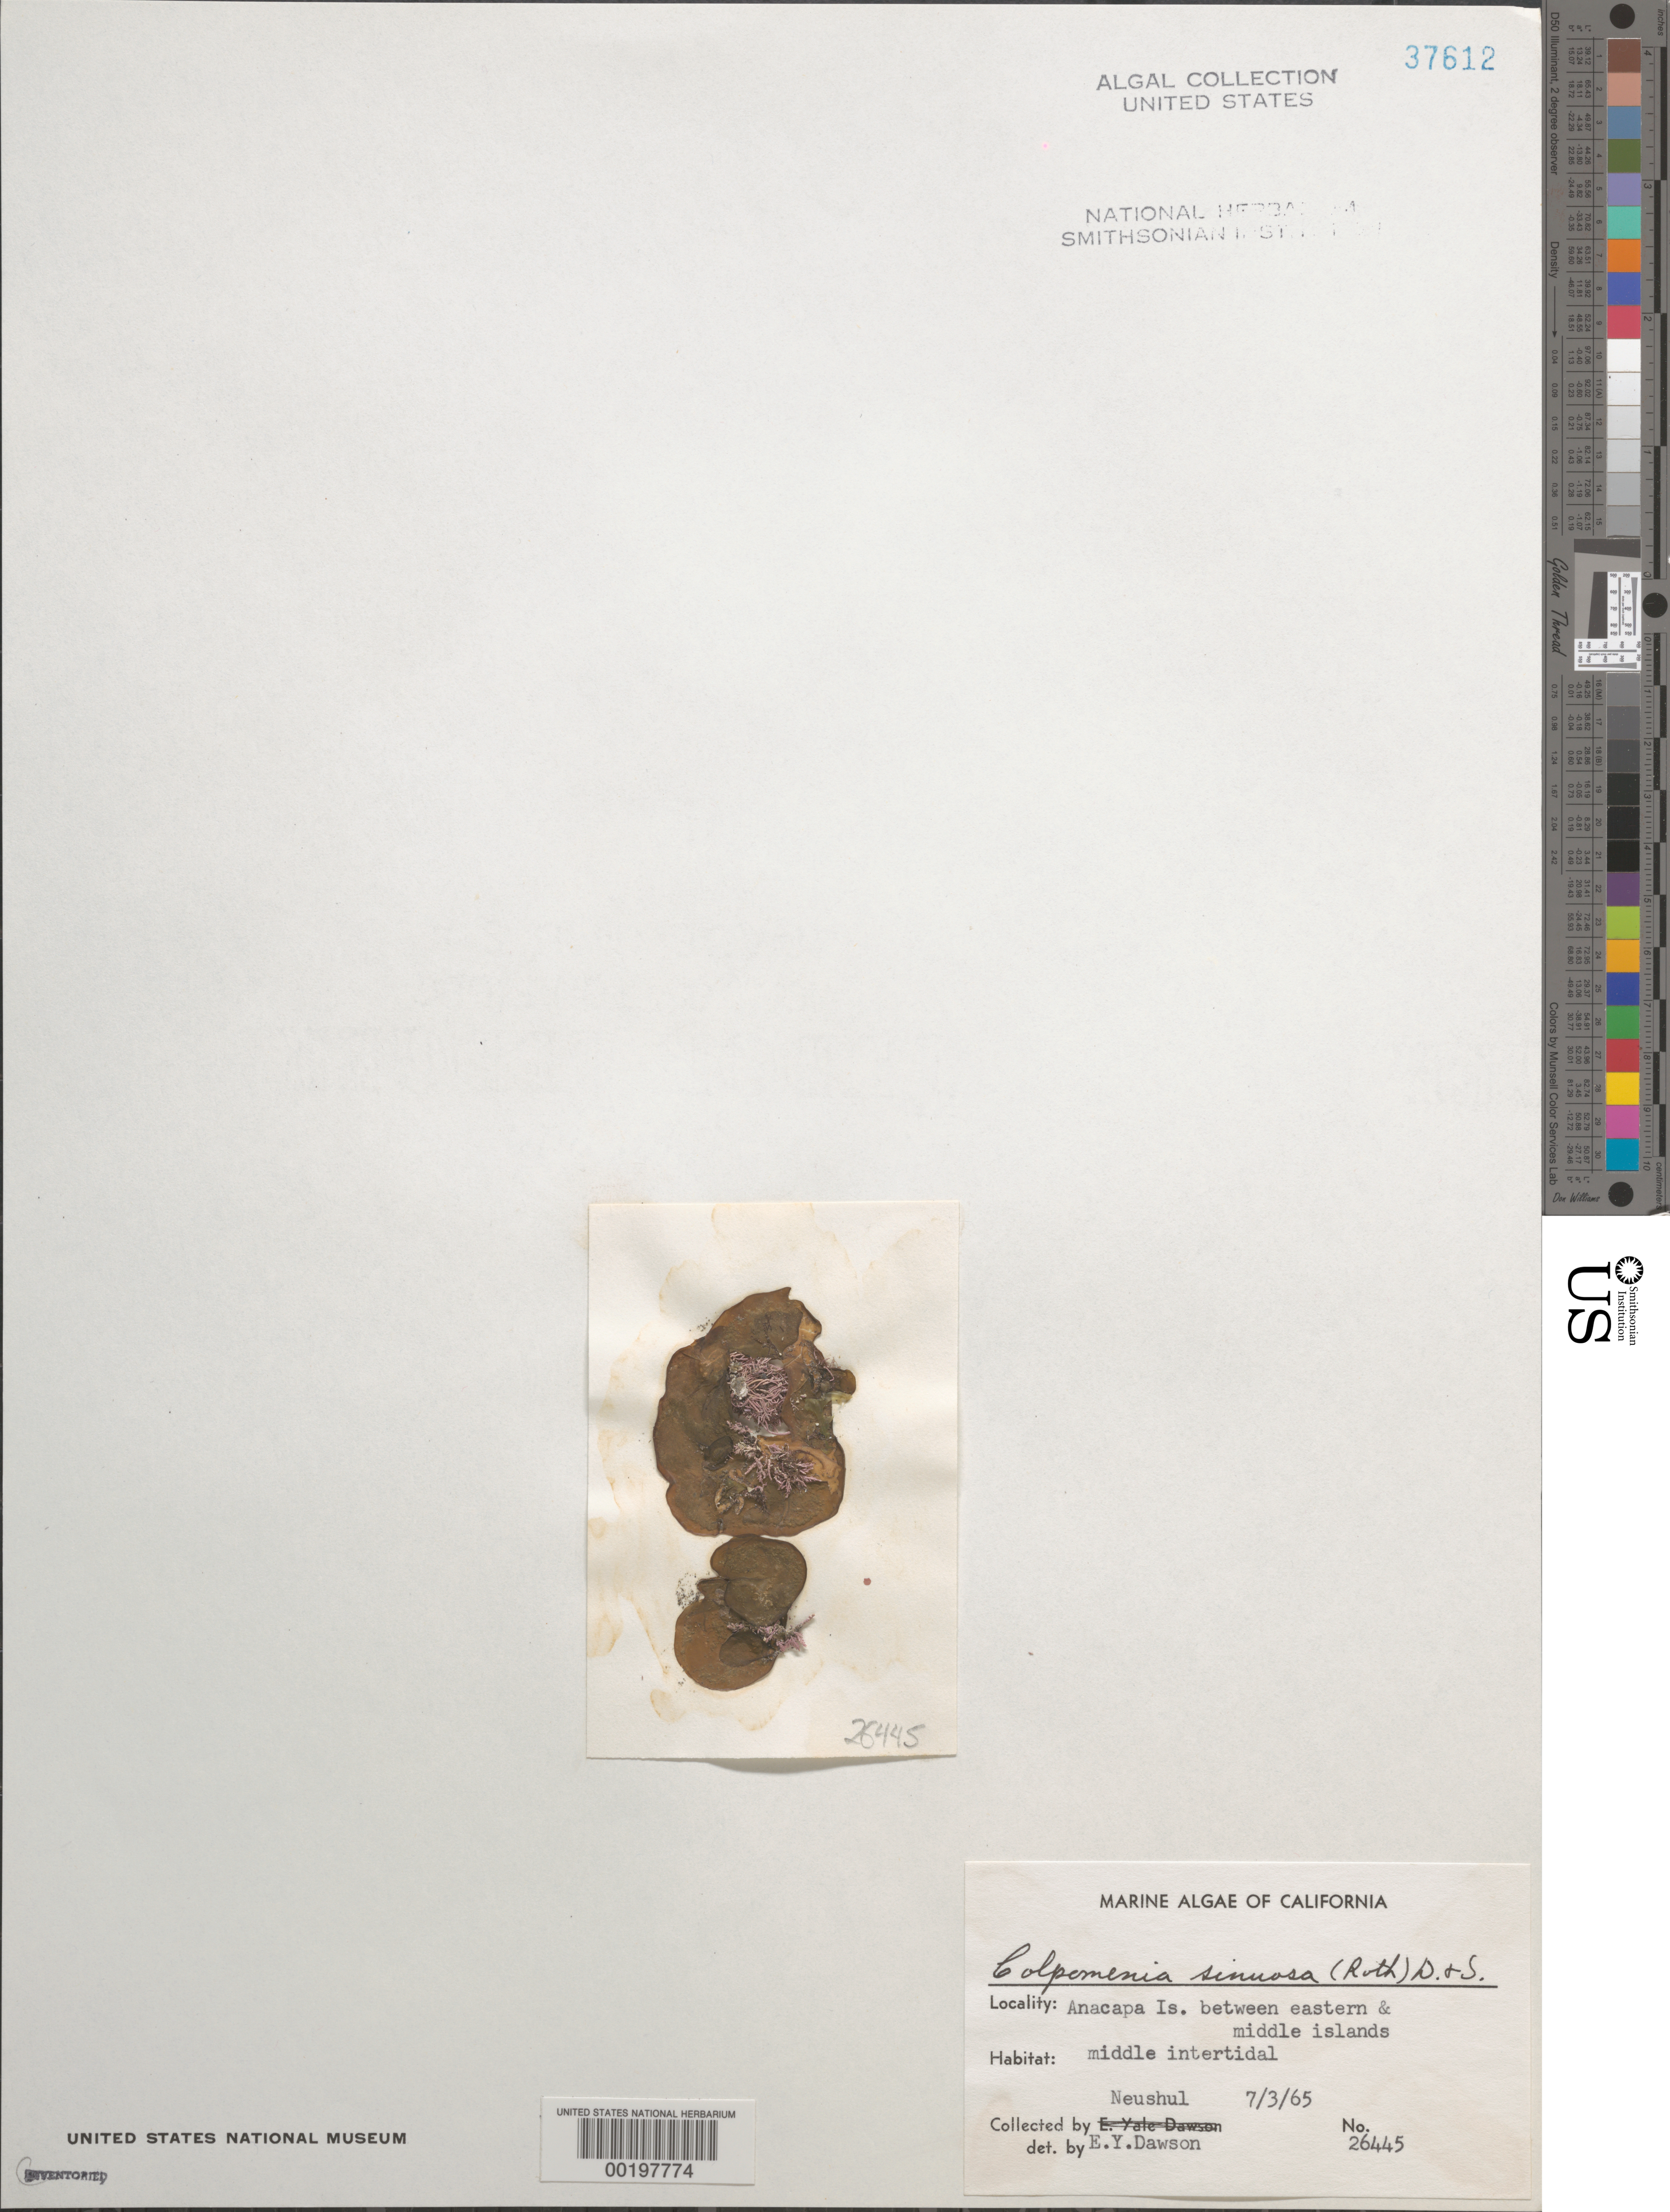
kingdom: Chromista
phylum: Ochrophyta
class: Phaeophyceae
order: Scytosiphonales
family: Scytosiphonaceae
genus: Colpomenia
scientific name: Colpomenia sinuosa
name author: (K. Mert. ex Roth) Derbes & Solier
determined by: Dawson, E. Y.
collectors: M. Neushul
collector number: EYD 26445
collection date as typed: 03 Jul 1965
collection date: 1965-07-03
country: United States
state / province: California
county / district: Ventura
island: Anacapa Island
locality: Between eastern island and middle island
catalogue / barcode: US 37612